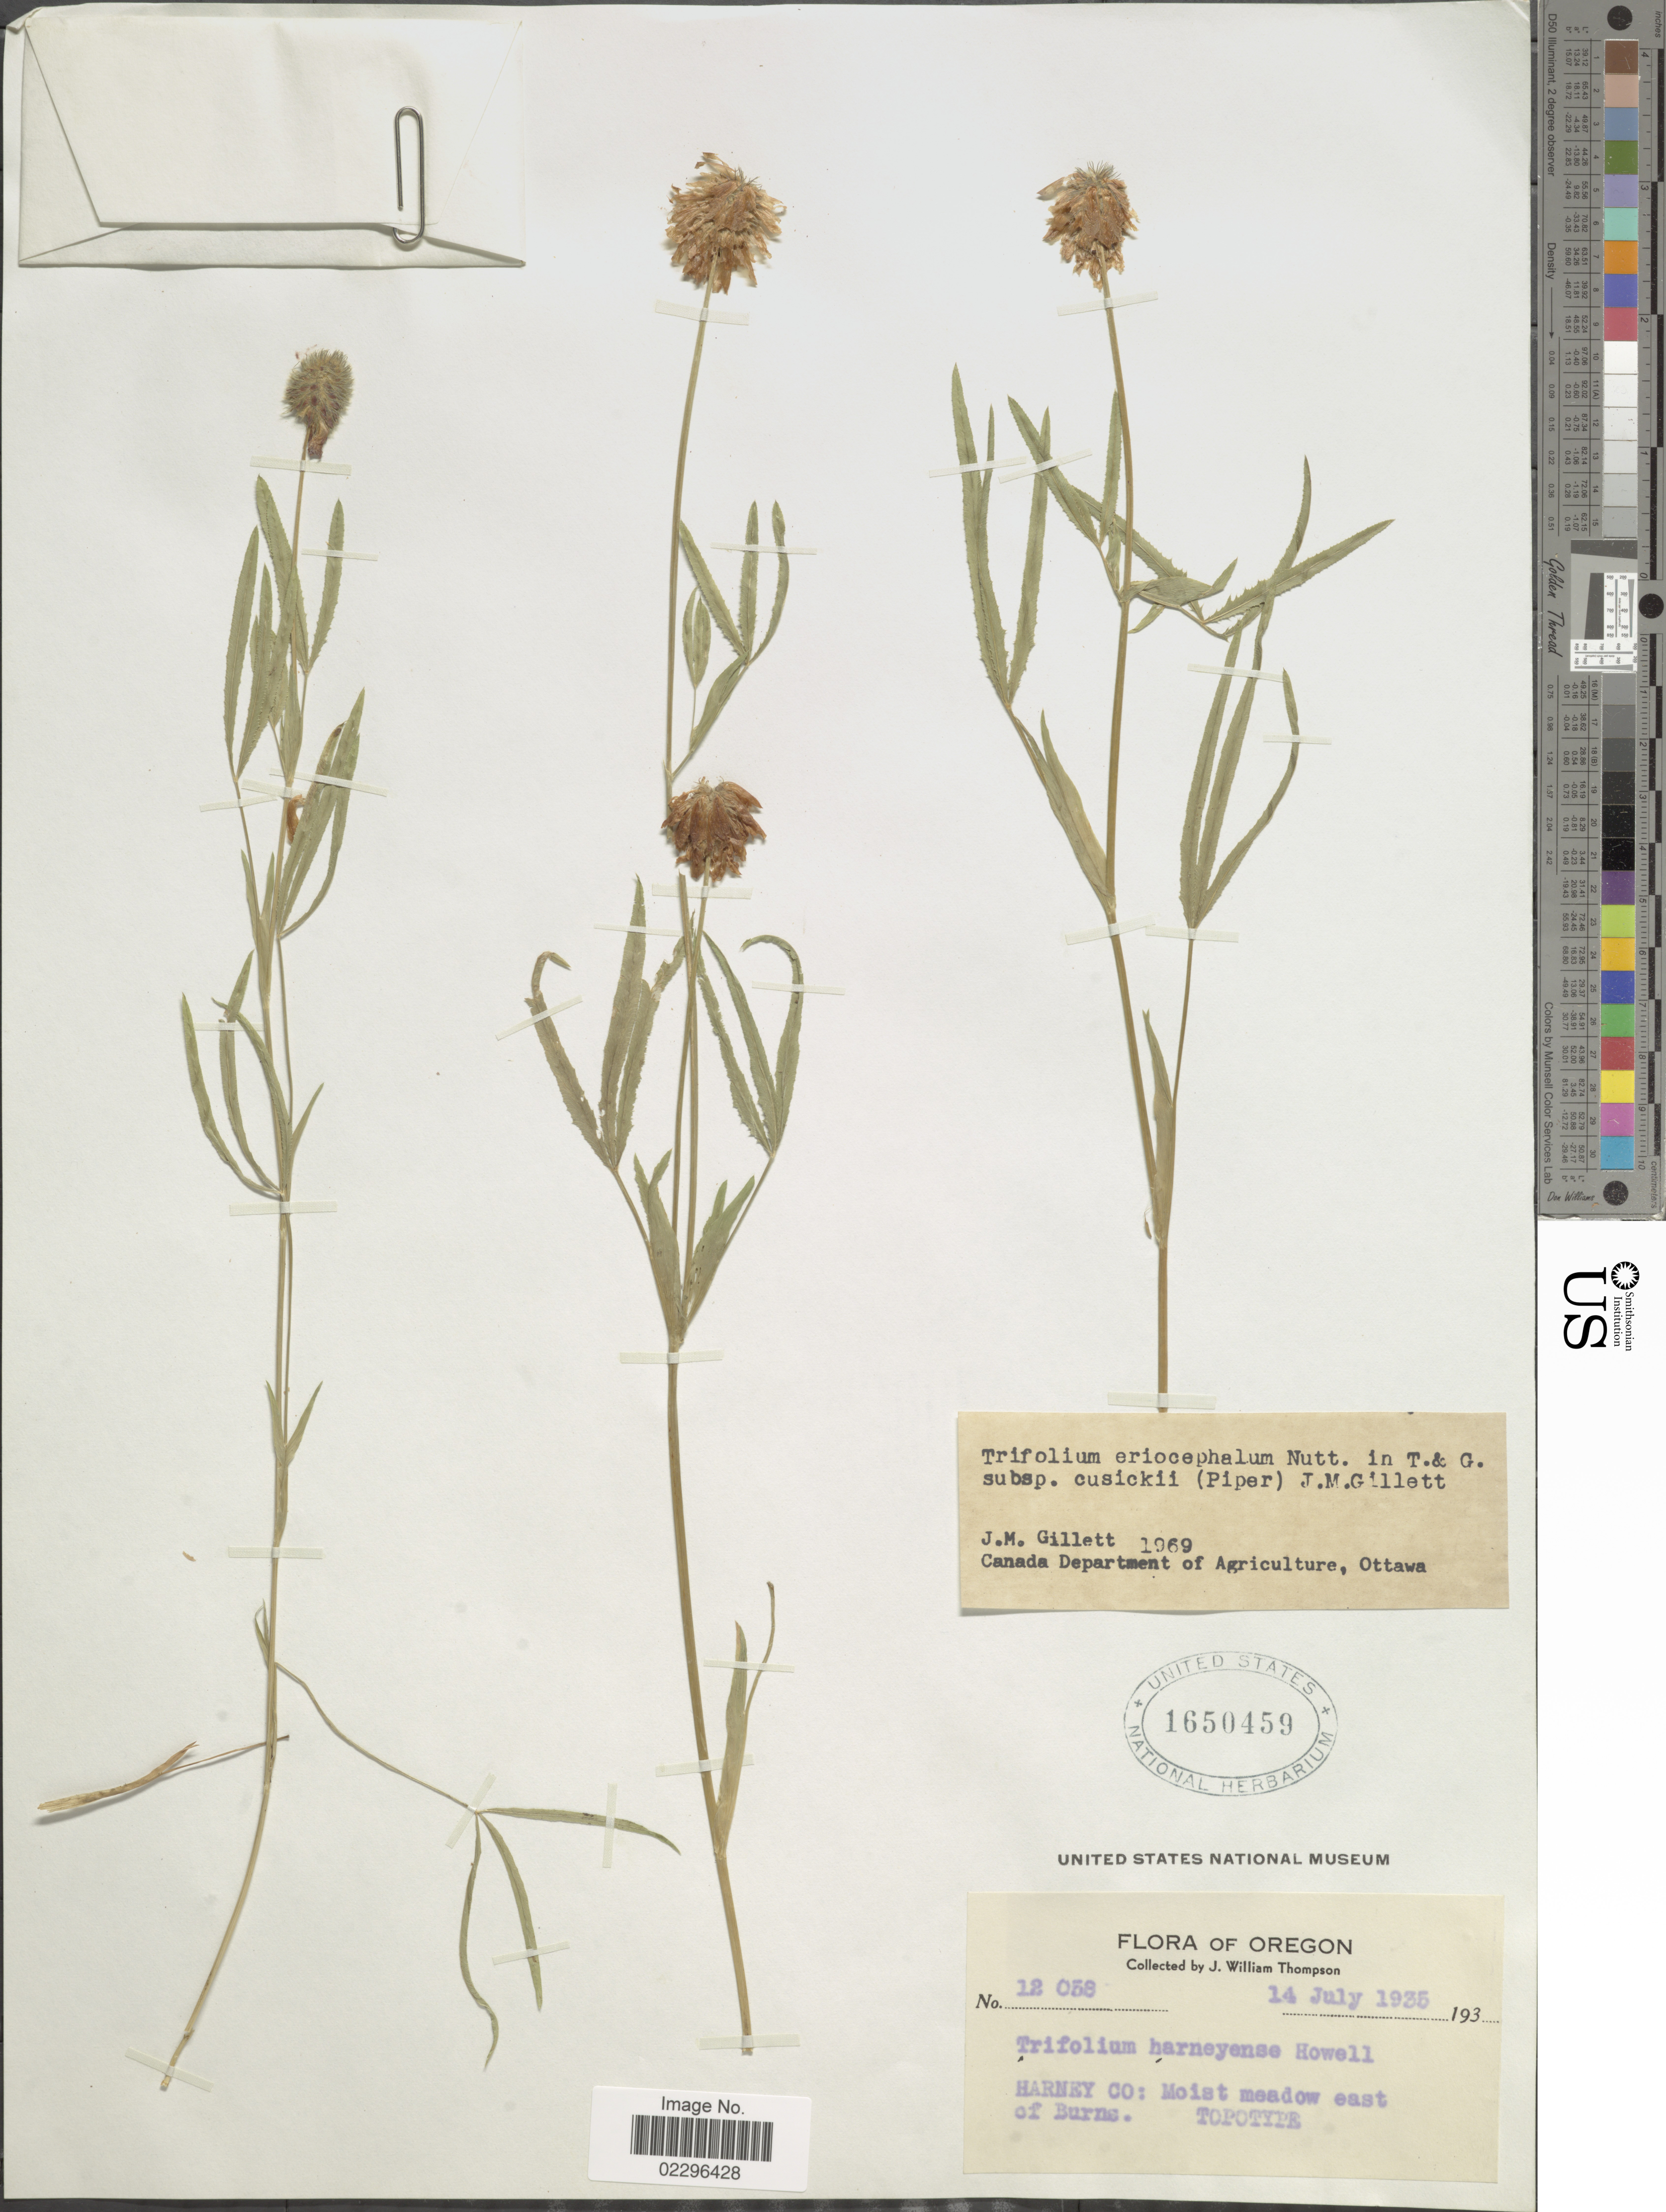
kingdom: Plantae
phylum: Tracheophyta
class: Magnoliopsida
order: Fabales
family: Fabaceae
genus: Trifolium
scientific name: Trifolium eriocephalum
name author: Nutt.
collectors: J. W. Thompson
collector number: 12058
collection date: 1935-07-14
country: United States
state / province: Oregon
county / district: Harney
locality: Harney Co: Moist meadow east of Burns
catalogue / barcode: US 1650459